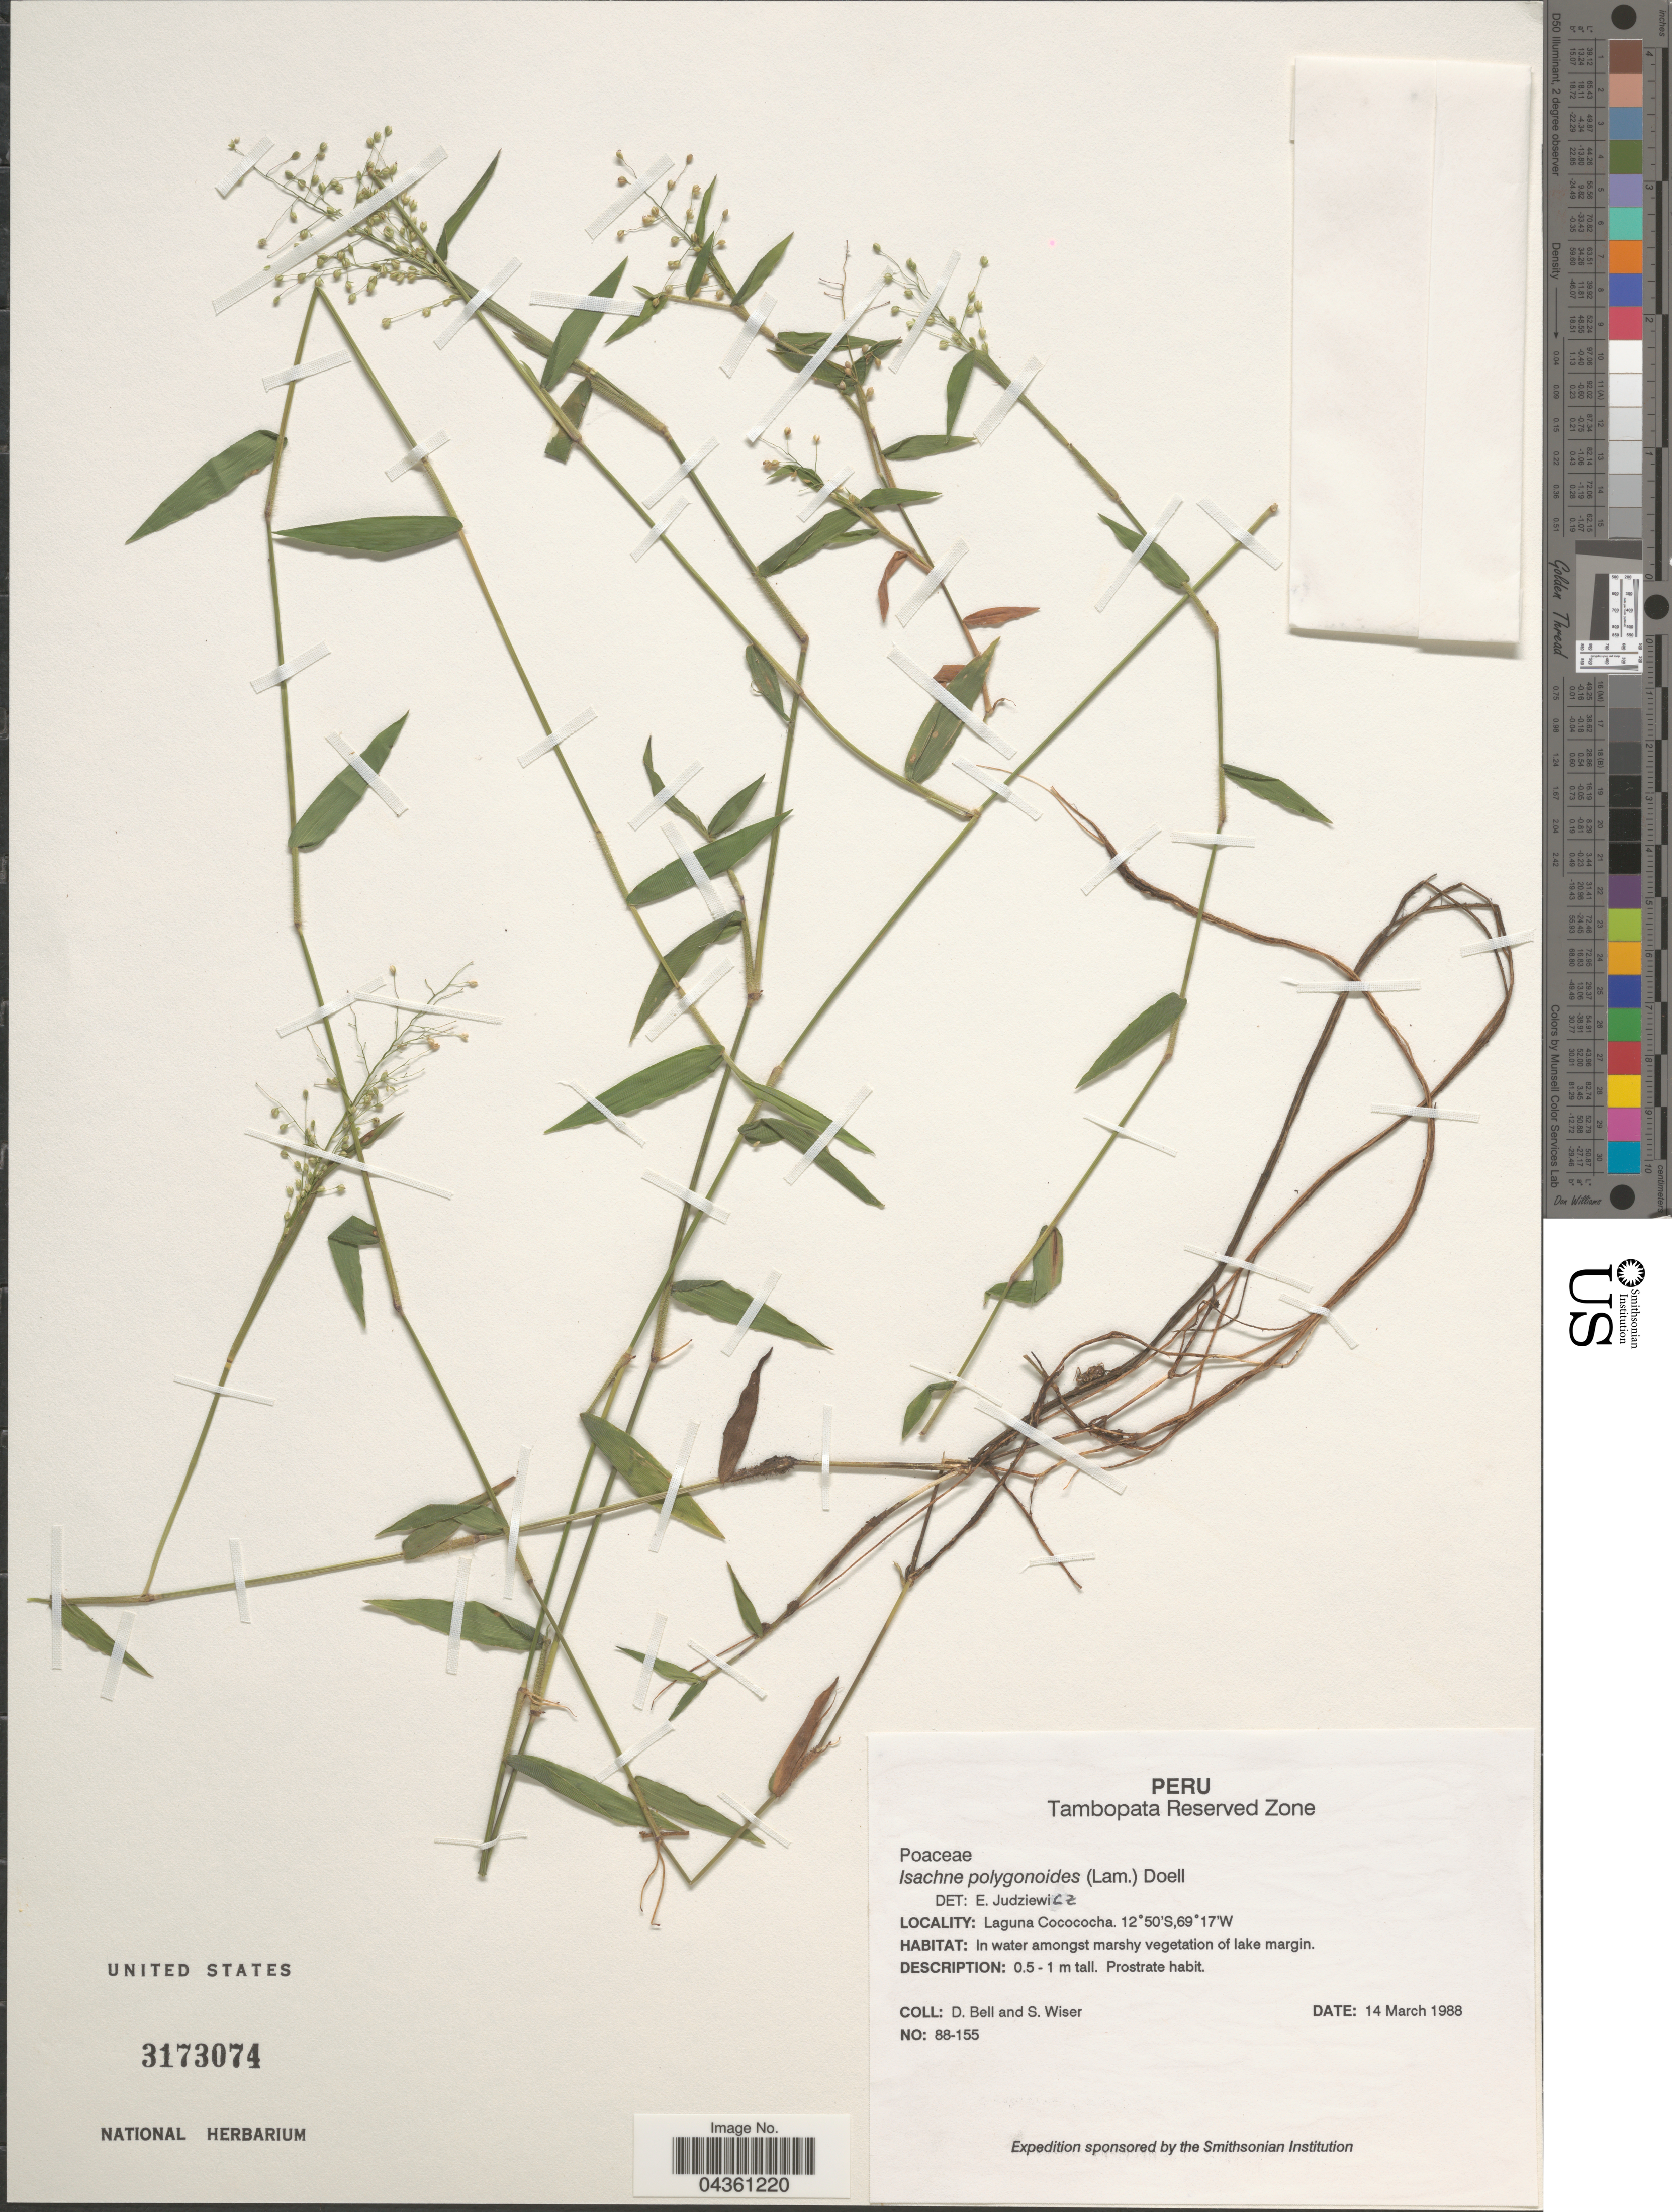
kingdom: Plantae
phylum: Tracheophyta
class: Liliopsida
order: Poales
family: Poaceae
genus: Isachne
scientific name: Isachne polygonoides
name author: (Lam.) Döll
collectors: D. A. Bell & S. Wiser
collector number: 88-155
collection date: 1988-03-14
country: Peru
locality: Tambopata Reserved Zone. Laguna Cocococha. In water amongst marshy vegetation of lake margin.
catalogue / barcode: US 3173074